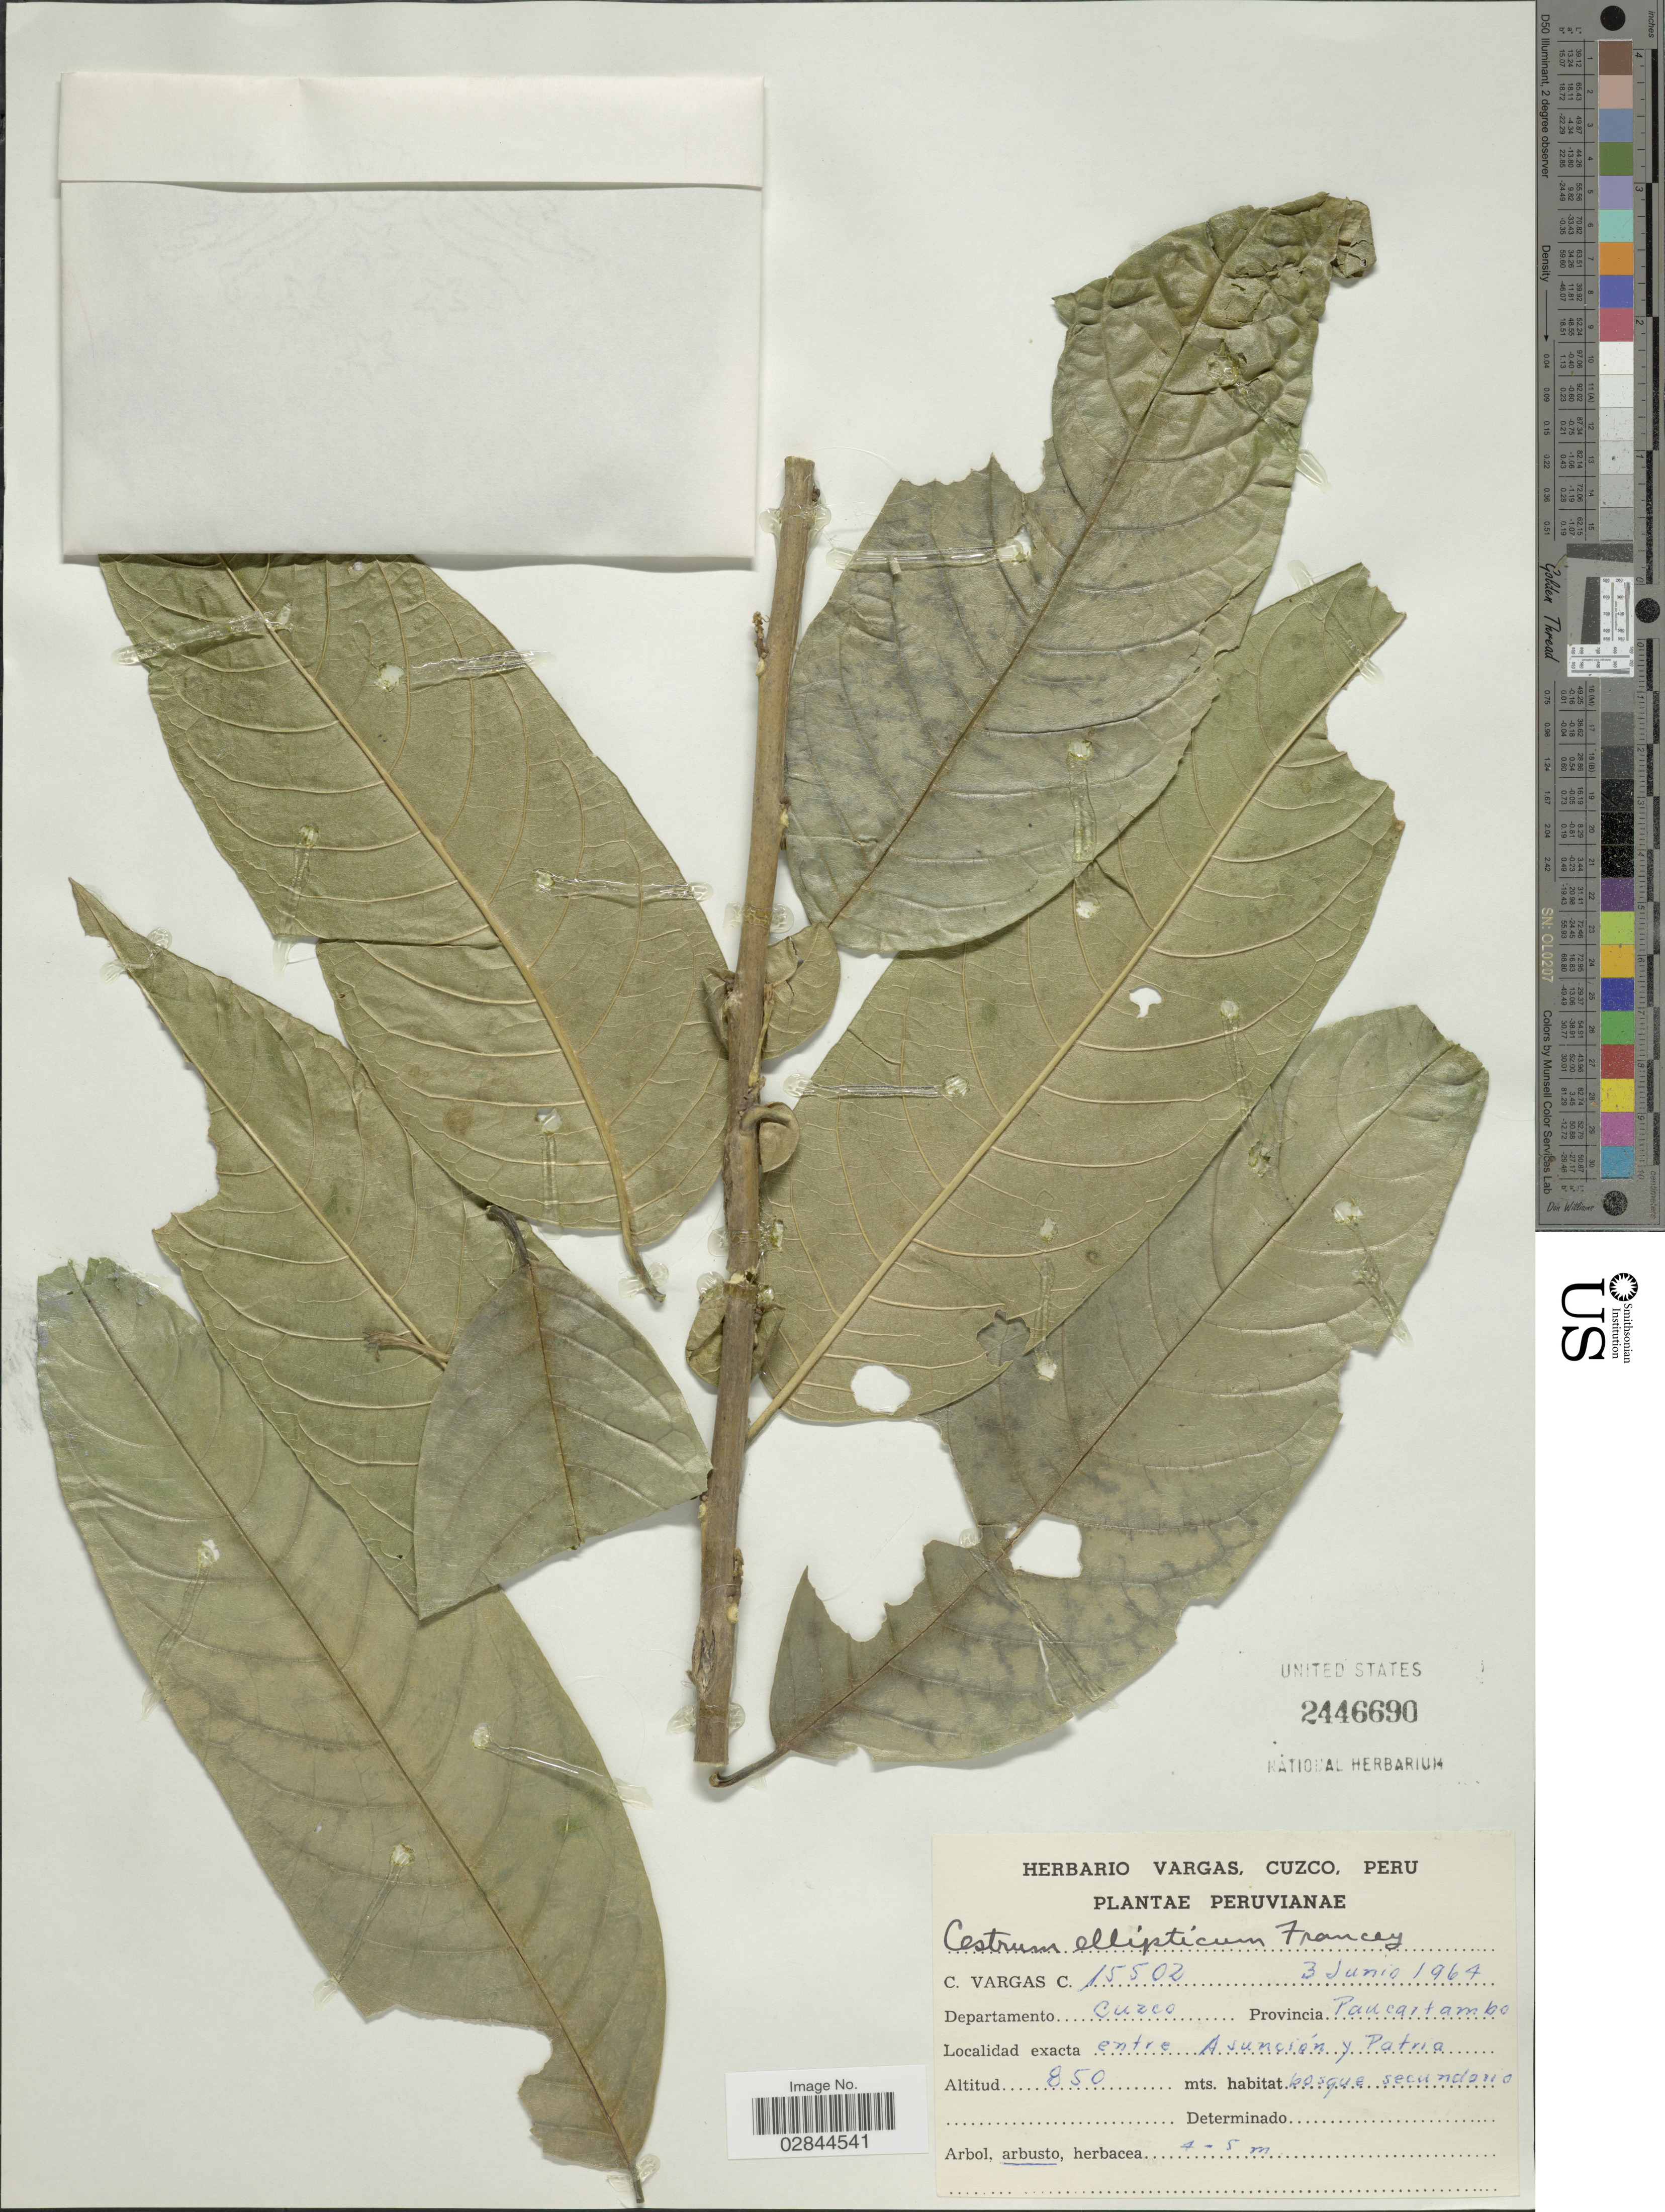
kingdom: Plantae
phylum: Tracheophyta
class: Magnoliopsida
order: Solanales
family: Solanaceae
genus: Cestrum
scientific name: Cestrum ellipticum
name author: Francey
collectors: C. Vargas Calderón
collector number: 15502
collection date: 1964-06-03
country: Peru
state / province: Cusco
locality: Departamento Cuzco. Provincia Paucartambo, entre Asunción Patria.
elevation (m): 850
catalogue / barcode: US 2446690